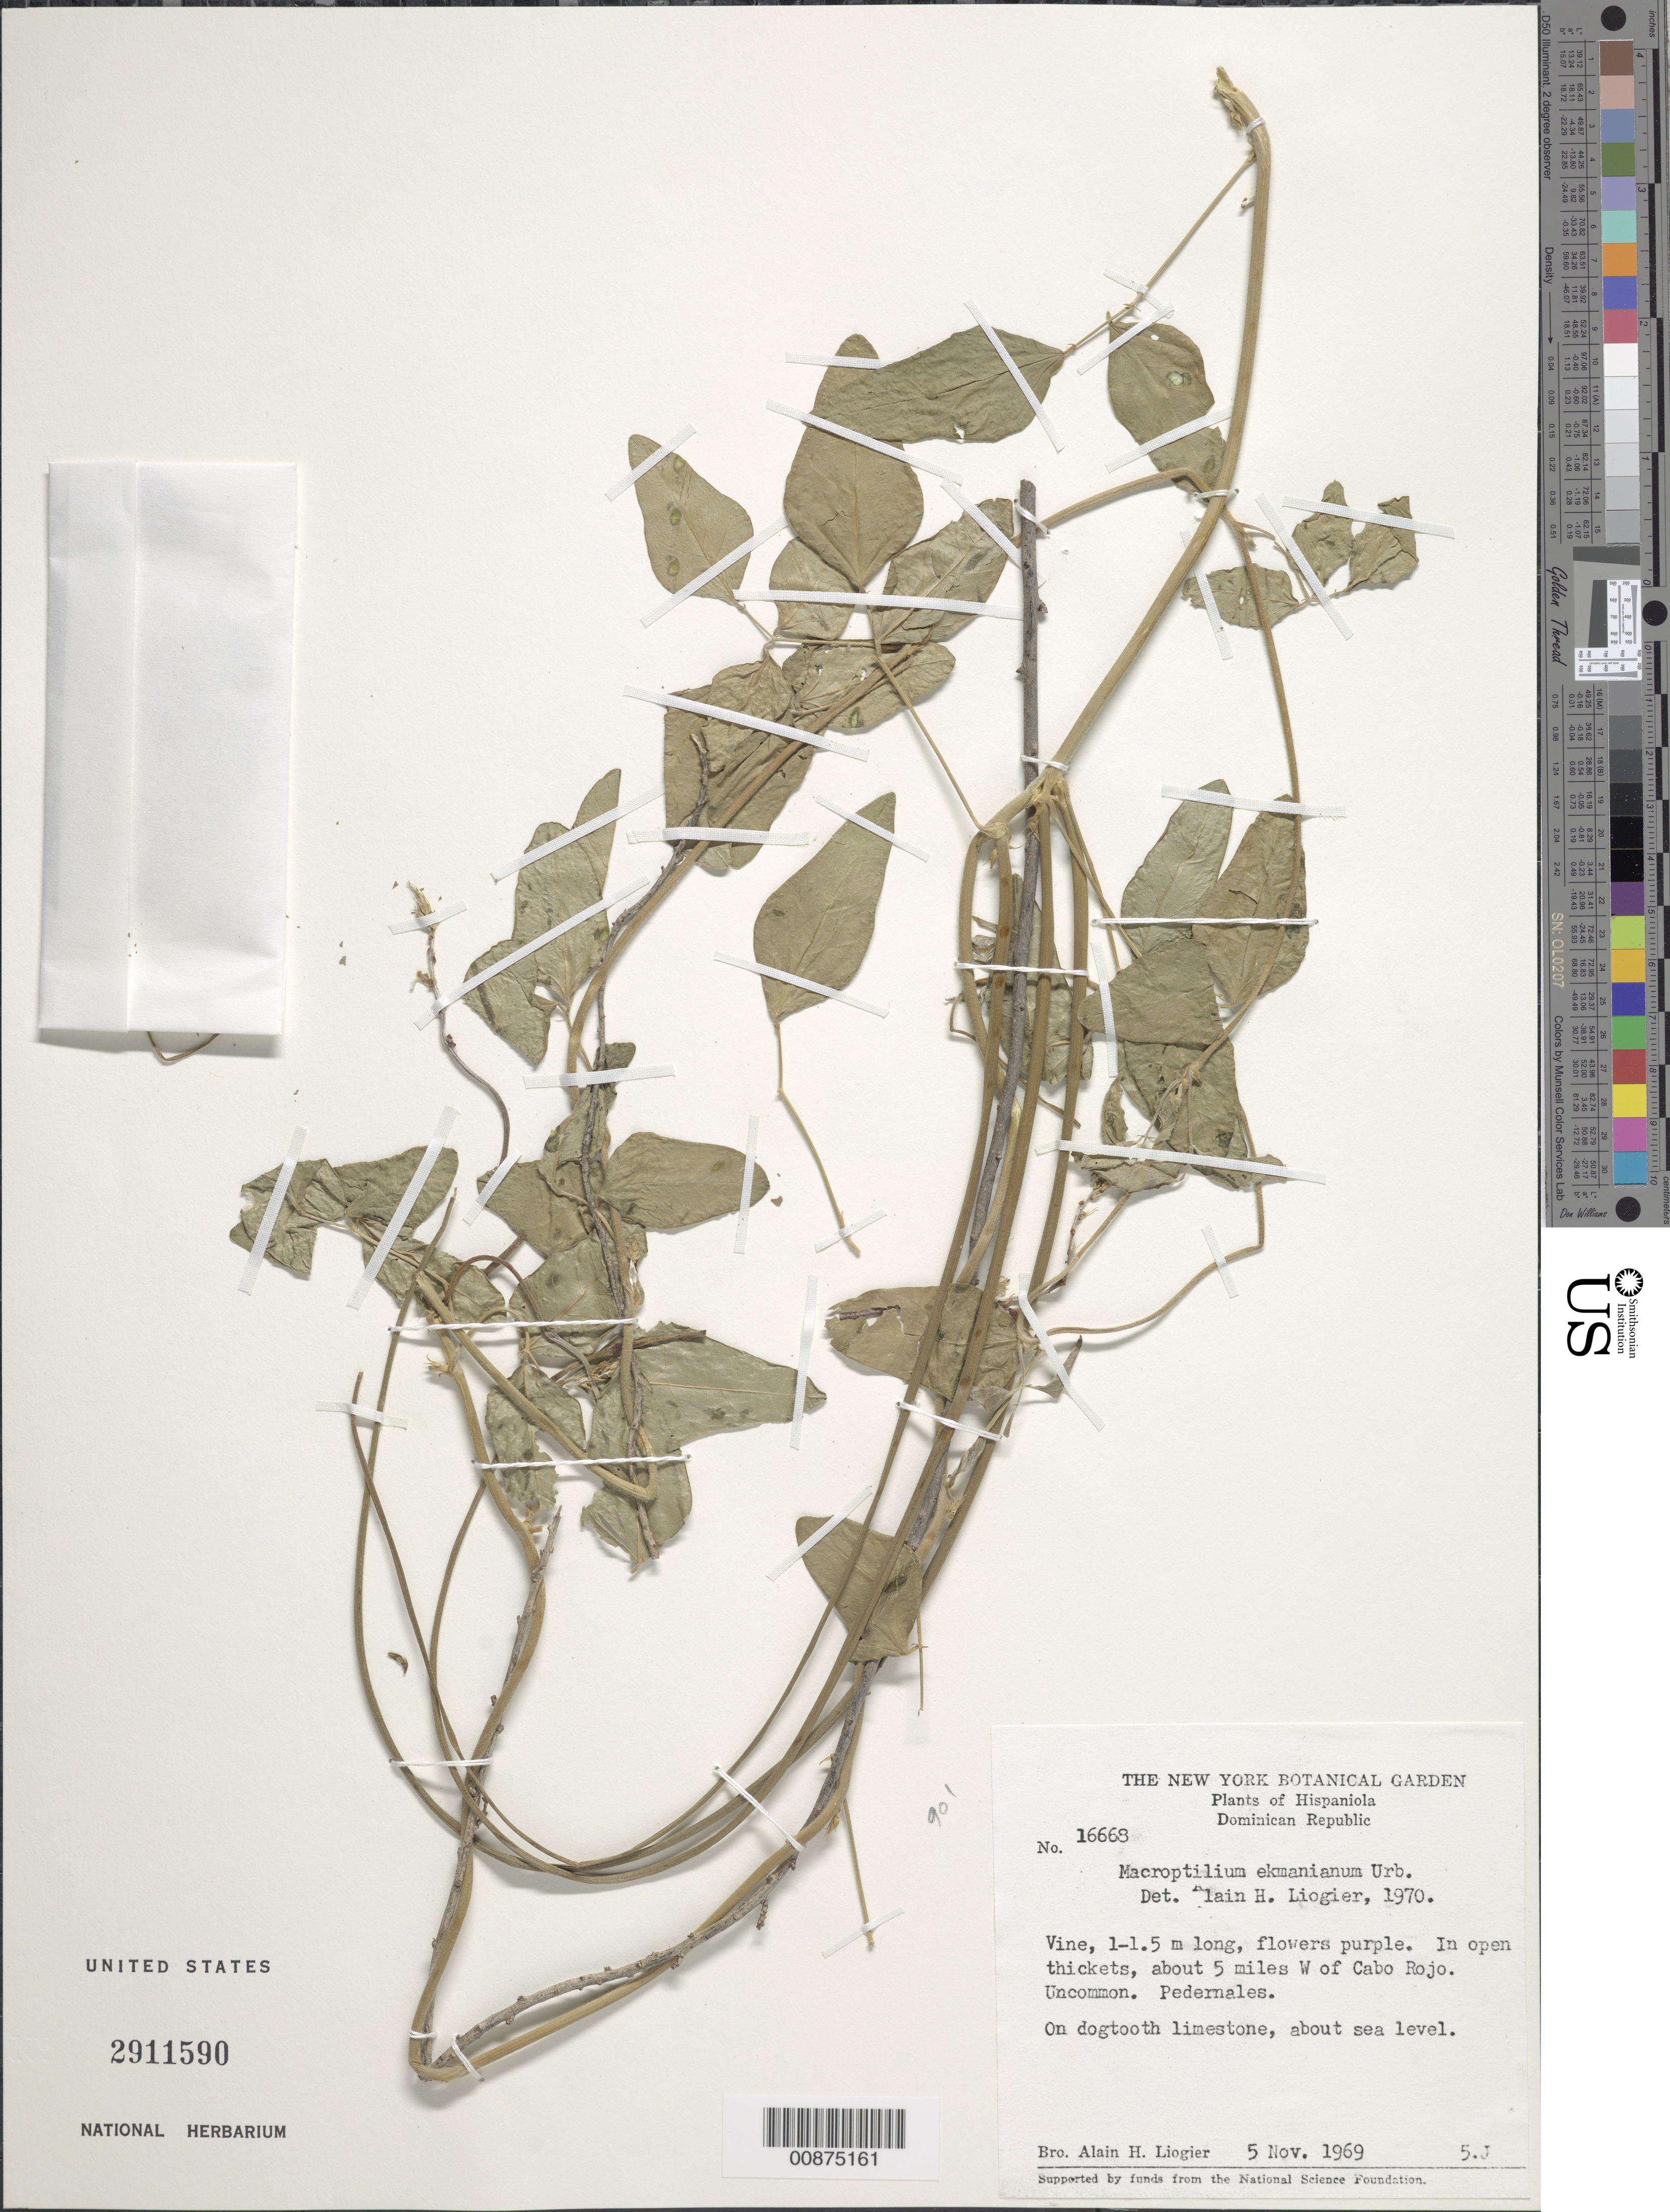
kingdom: Plantae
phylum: Tracheophyta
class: Magnoliopsida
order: Fabales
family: Fabaceae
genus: Macroptilium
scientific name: Macroptilium ekmanianum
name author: Urb.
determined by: Liogier, Alain H.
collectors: A. H. Liogier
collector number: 16668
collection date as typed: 05 Nov 1969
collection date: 1969-11-05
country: Dominican Republic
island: Hispaniola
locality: About 5 miles W of Cabo Rojo. Pedernales.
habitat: In open thickets. On dogtooth limestone.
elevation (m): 0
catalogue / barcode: US 2911590